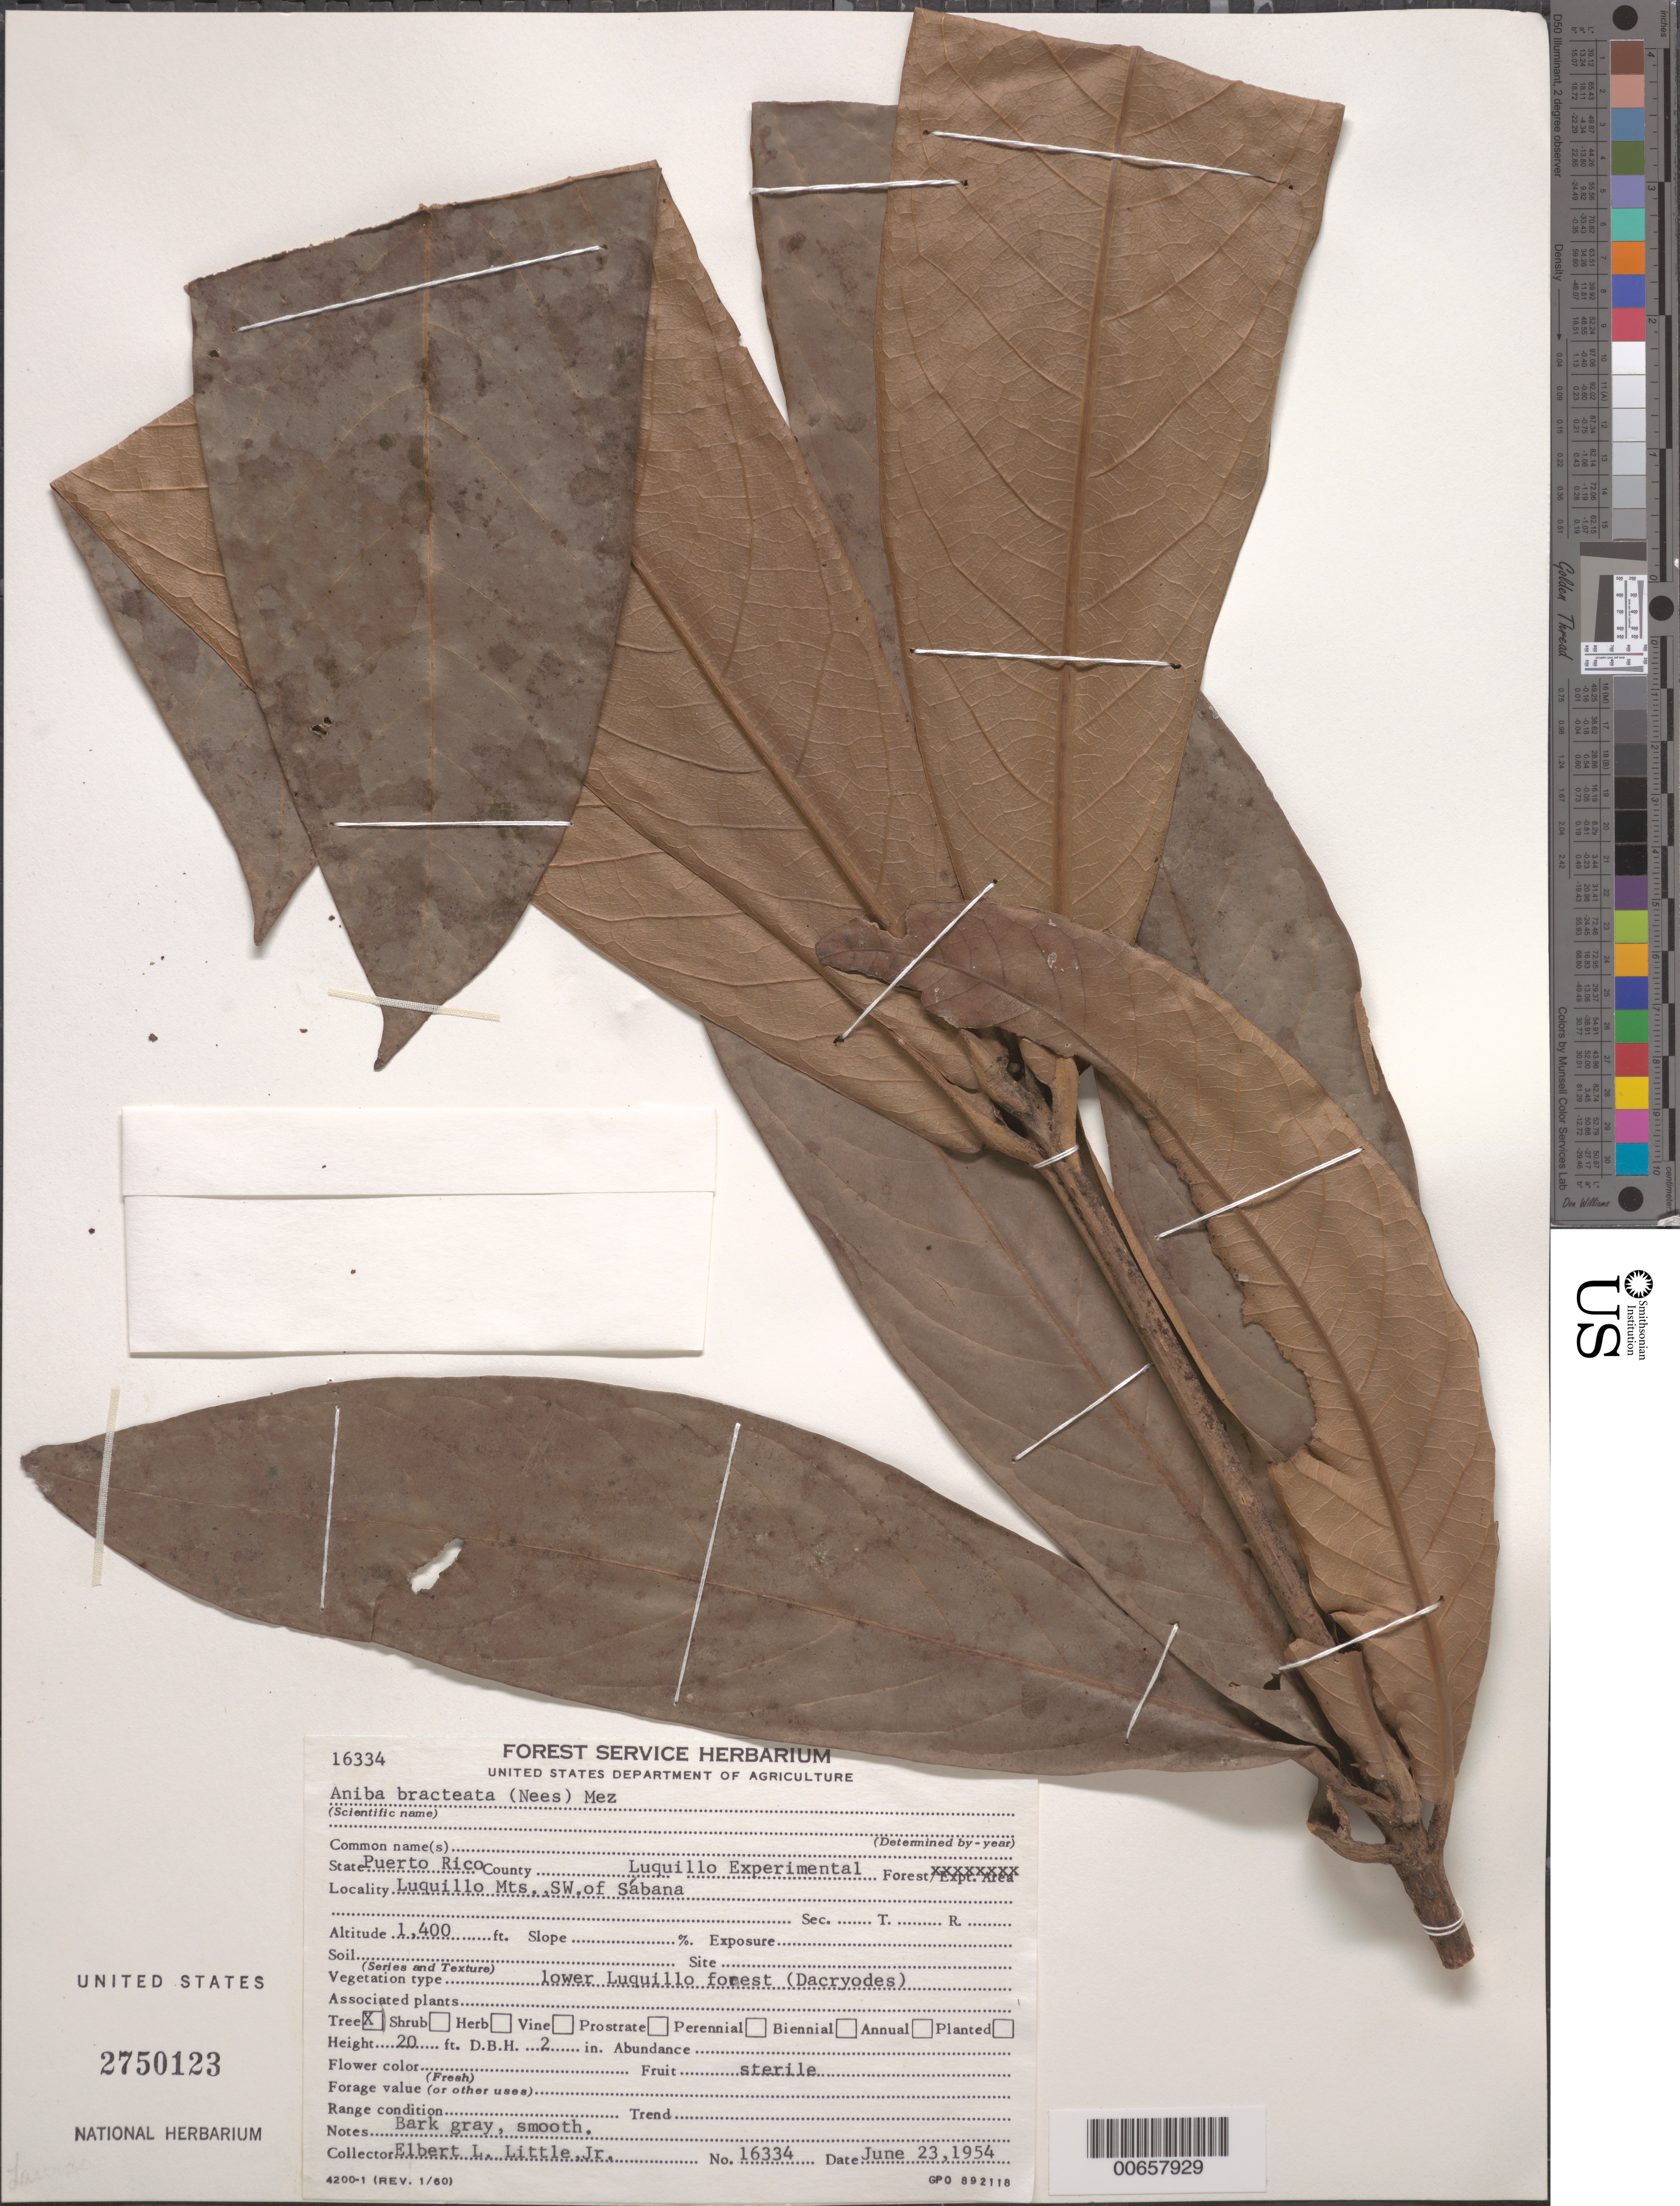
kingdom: Plantae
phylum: Tracheophyta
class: Magnoliopsida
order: Laurales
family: Lauraceae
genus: Aniba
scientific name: Aniba bracteata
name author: (Nees) Mez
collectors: E. L. Little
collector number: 16334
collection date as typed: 23 Jun 1954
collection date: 1954-06-23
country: Puerto Rico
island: Greater Antilles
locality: Luquillo Exp. Forest; Luguillo Mts., SW of Sabana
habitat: Lower Luquillo forest (Dacryodes)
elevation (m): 427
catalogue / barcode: US 2750123